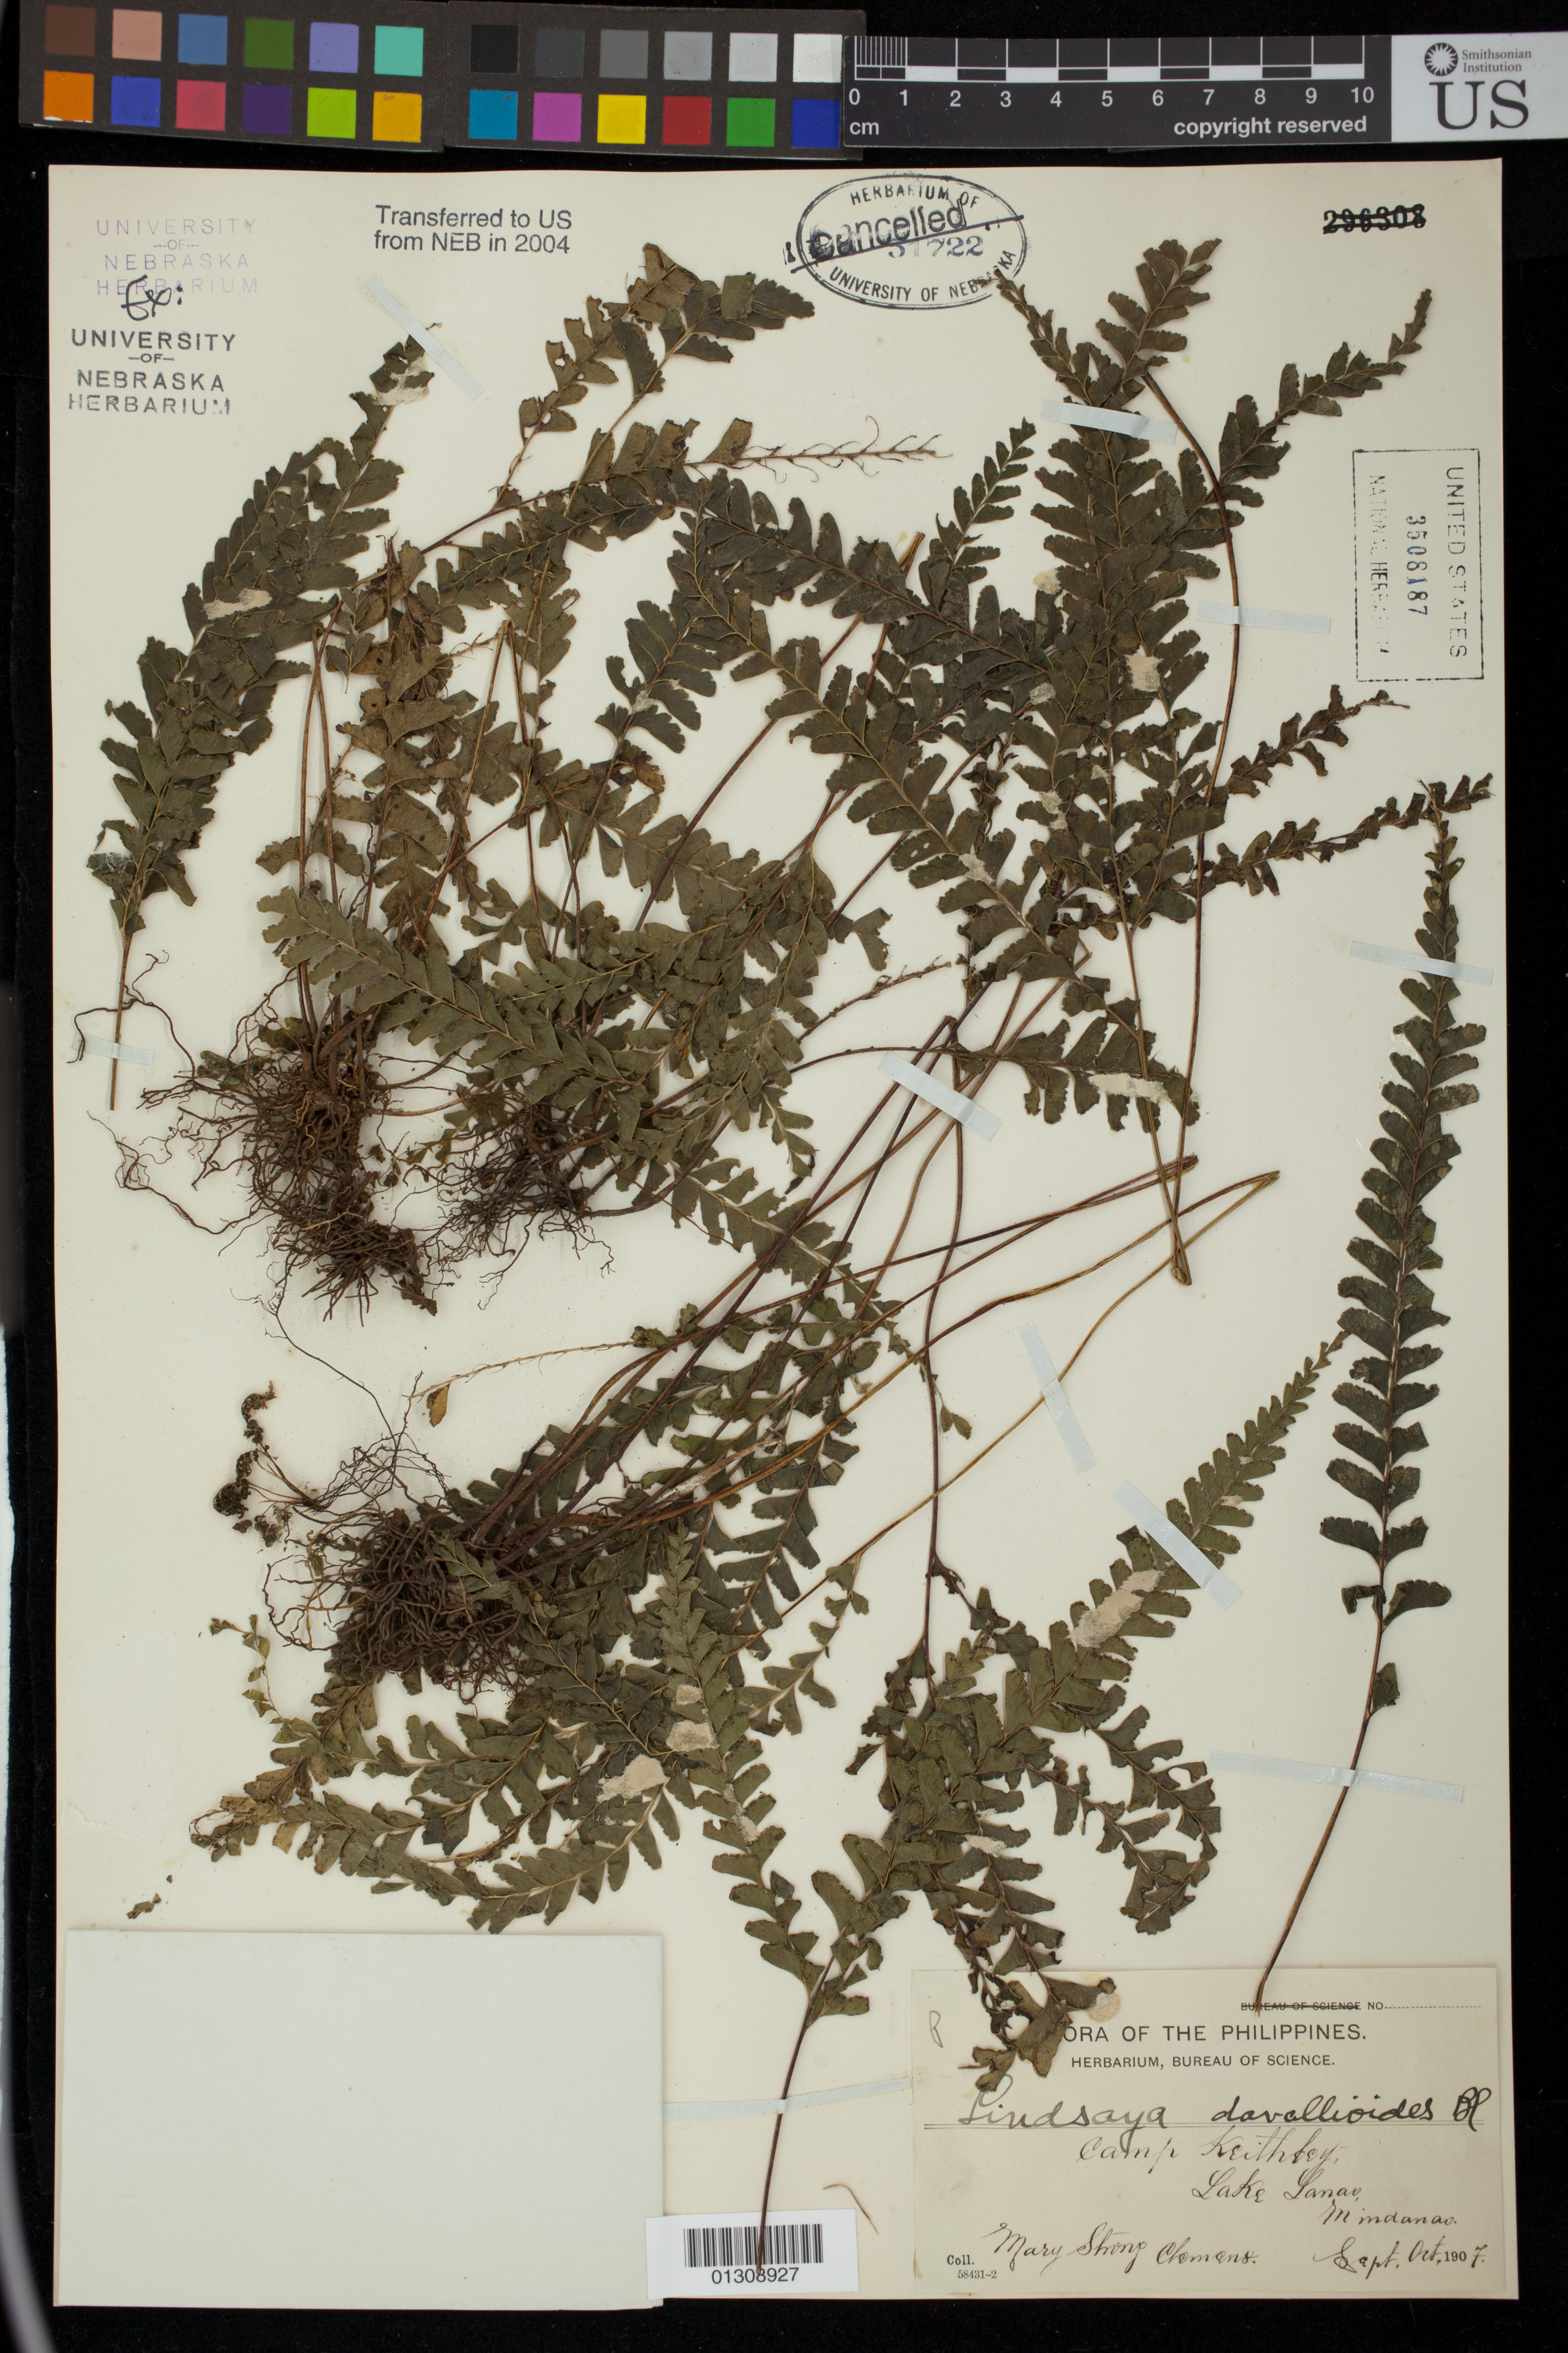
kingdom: Plantae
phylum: Tracheophyta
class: Polypodiopsida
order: Polypodiales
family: Lindsaeaceae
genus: Lindsaea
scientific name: Lindsaea davallioides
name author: Blume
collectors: M. S. Clemens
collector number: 58431-2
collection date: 1907-09/1907-10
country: Philippines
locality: Camp Keithley. Lake Lanao. Mindanoa.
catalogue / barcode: US 3508187